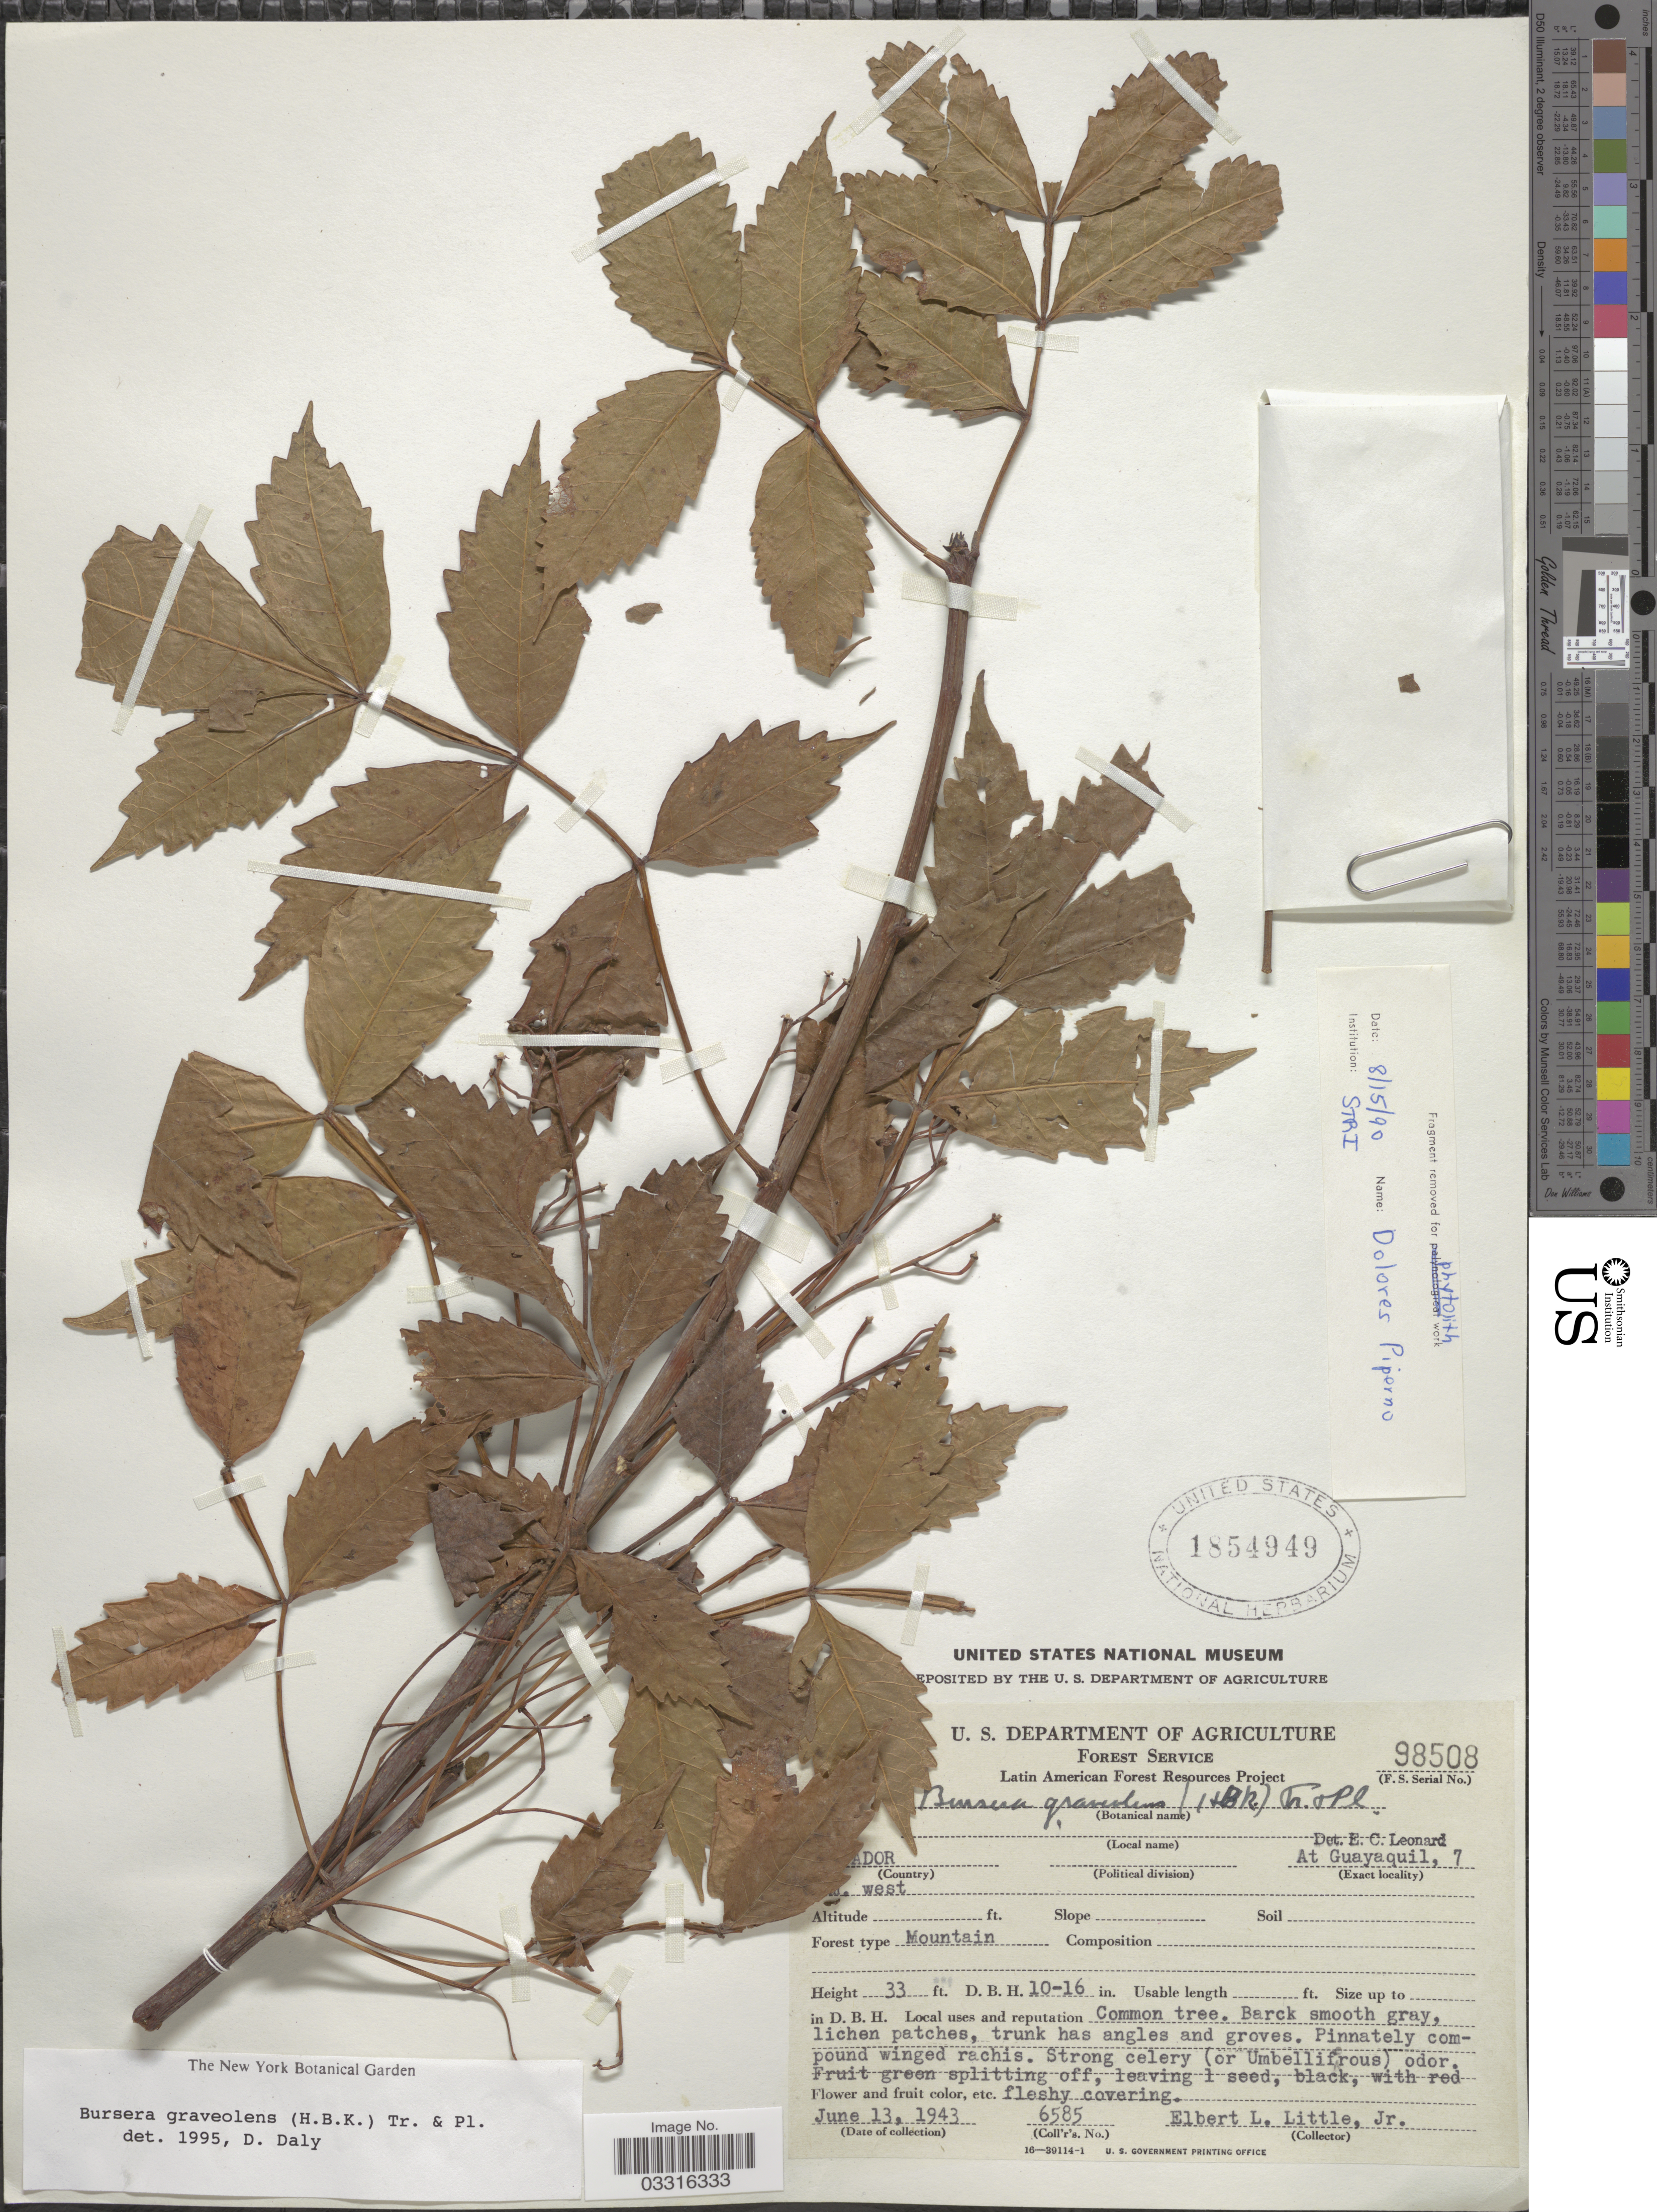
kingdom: Plantae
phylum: Tracheophyta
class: Magnoliopsida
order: Sapindales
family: Burseraceae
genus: Bursera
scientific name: Bursera graveolens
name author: (Kunth) Triana & Planch.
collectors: E. L. Little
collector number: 6585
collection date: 1943-06-13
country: Ecuador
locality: At Guayaquil, 7 km west.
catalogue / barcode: US 1854949